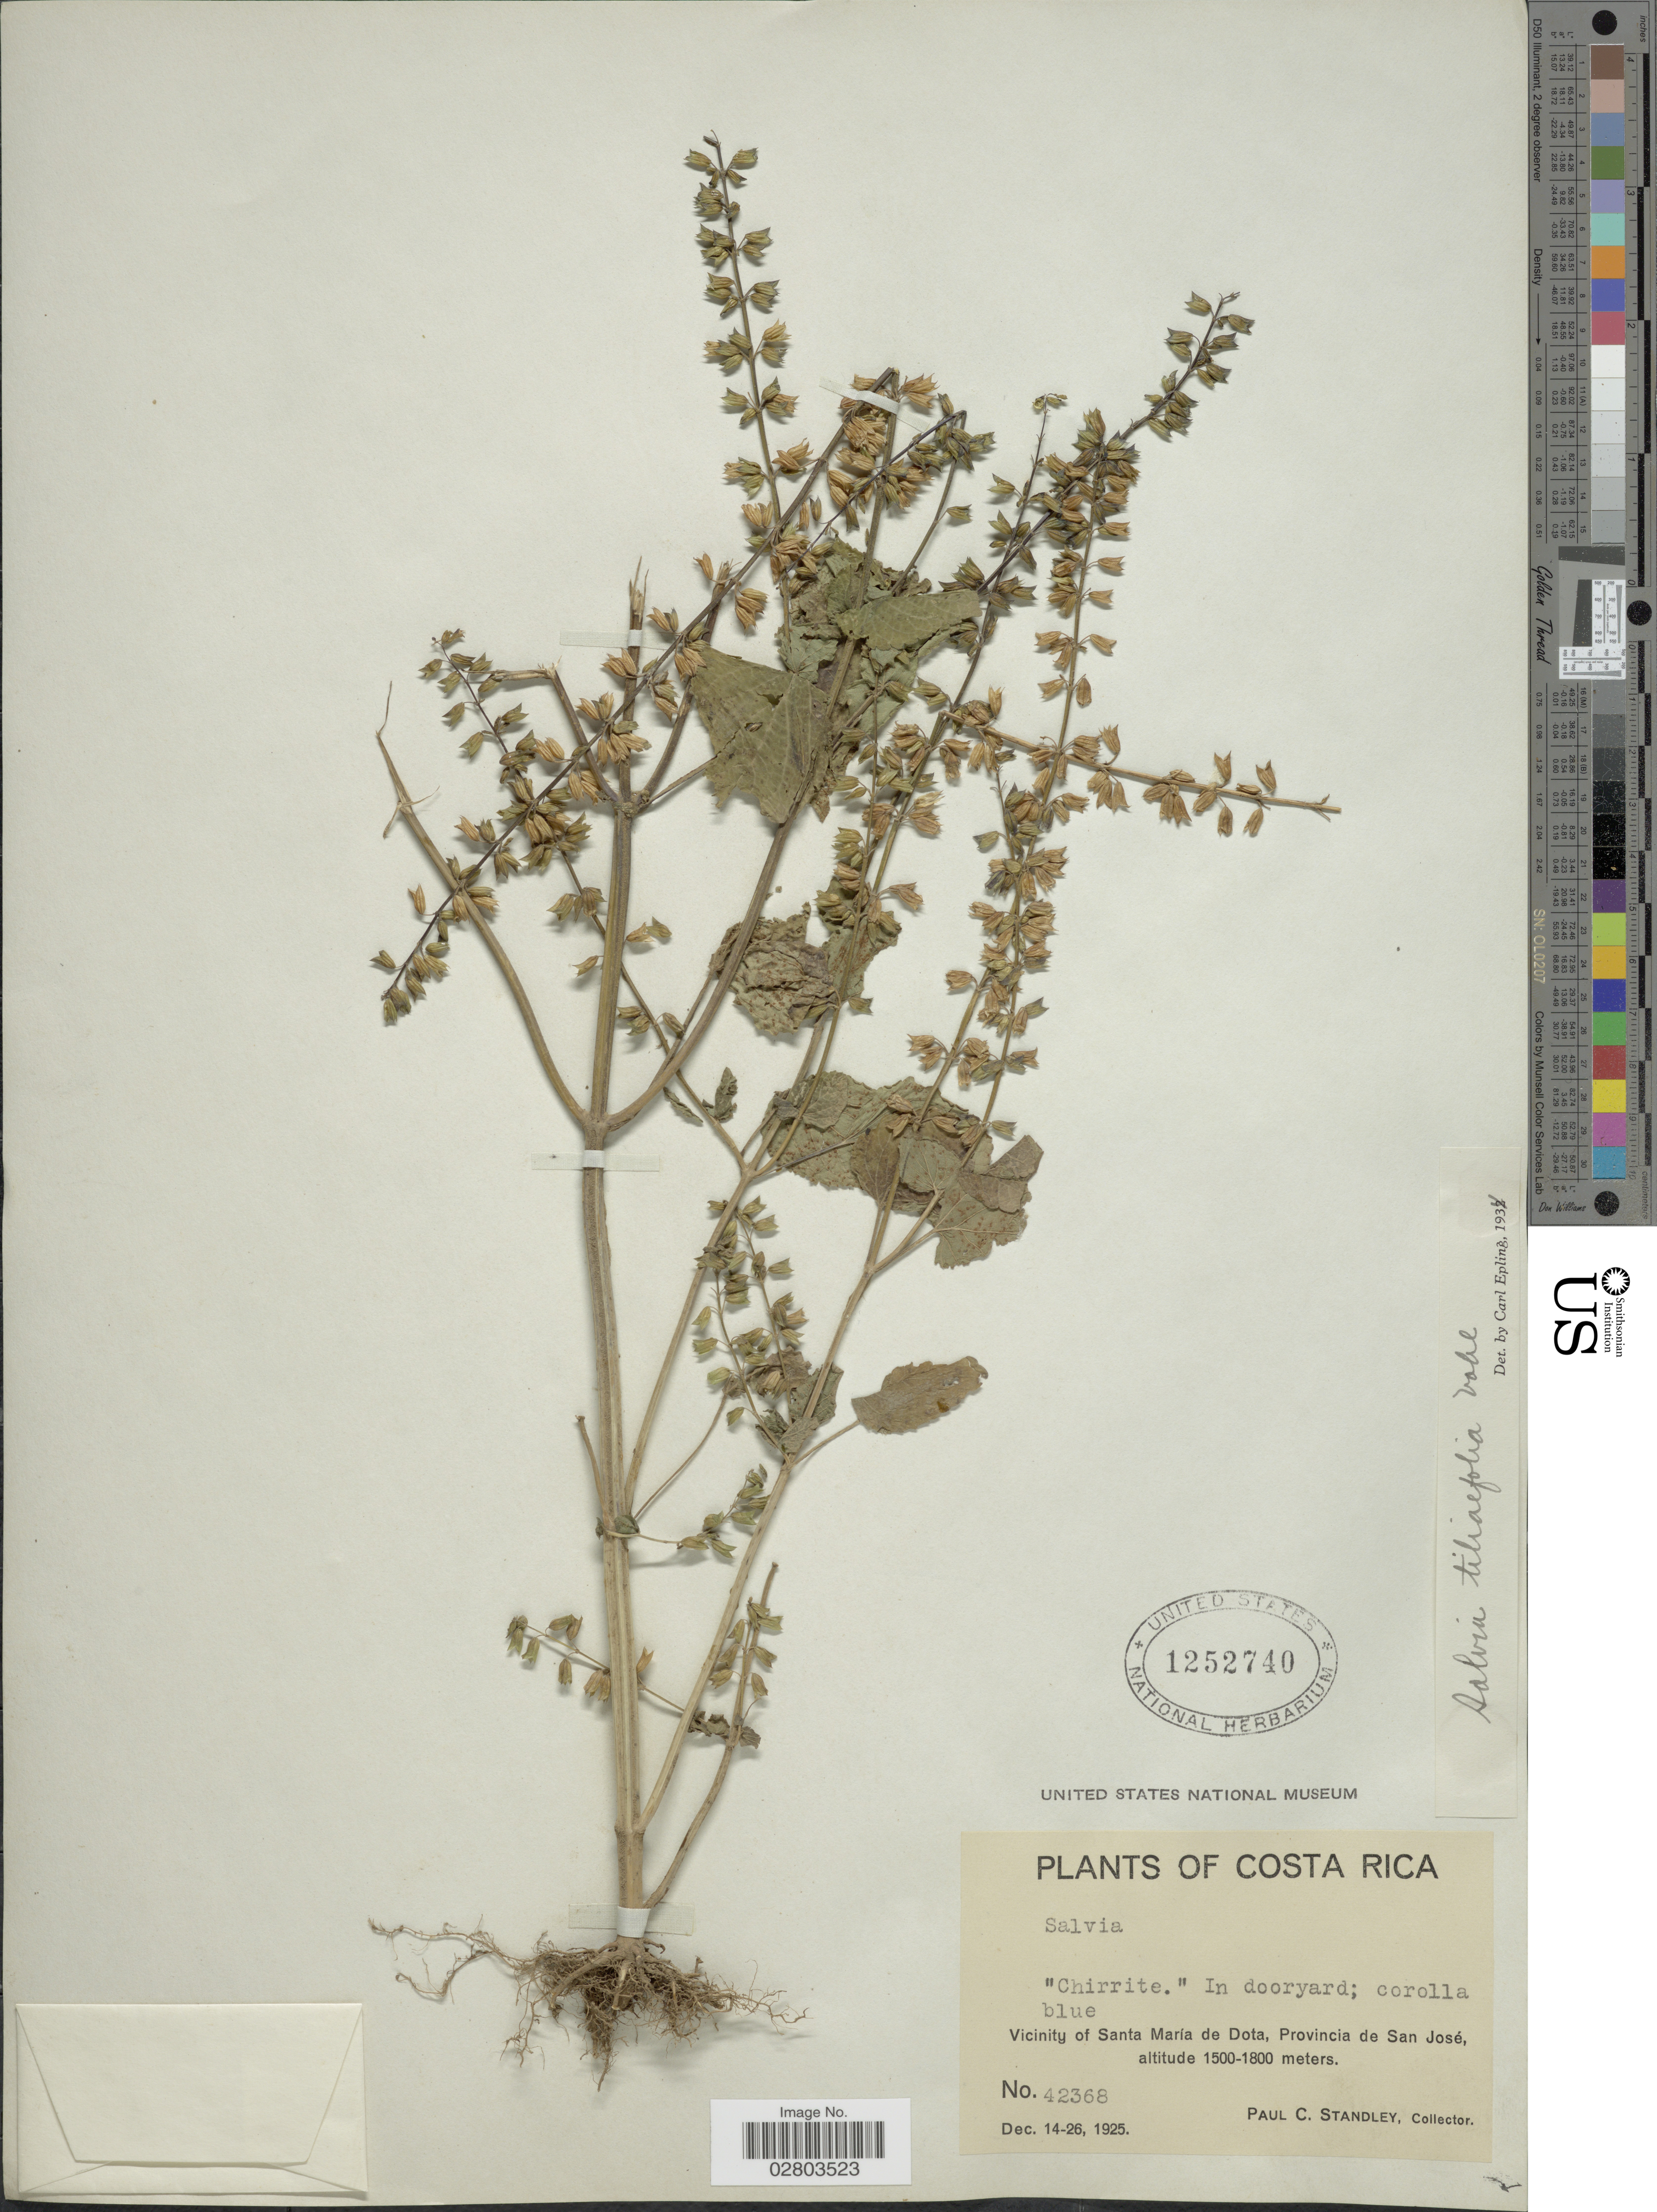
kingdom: Plantae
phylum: Tracheophyta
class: Magnoliopsida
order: Lamiales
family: Lamiaceae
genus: Salvia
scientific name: Salvia tiliifolia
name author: Vahl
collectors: P. C. Standley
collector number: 42368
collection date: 1925-12-14/1925-12-26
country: Costa Rica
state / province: San José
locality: Vicinity of Santa María de Dota.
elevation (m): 1500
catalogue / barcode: US 1252740